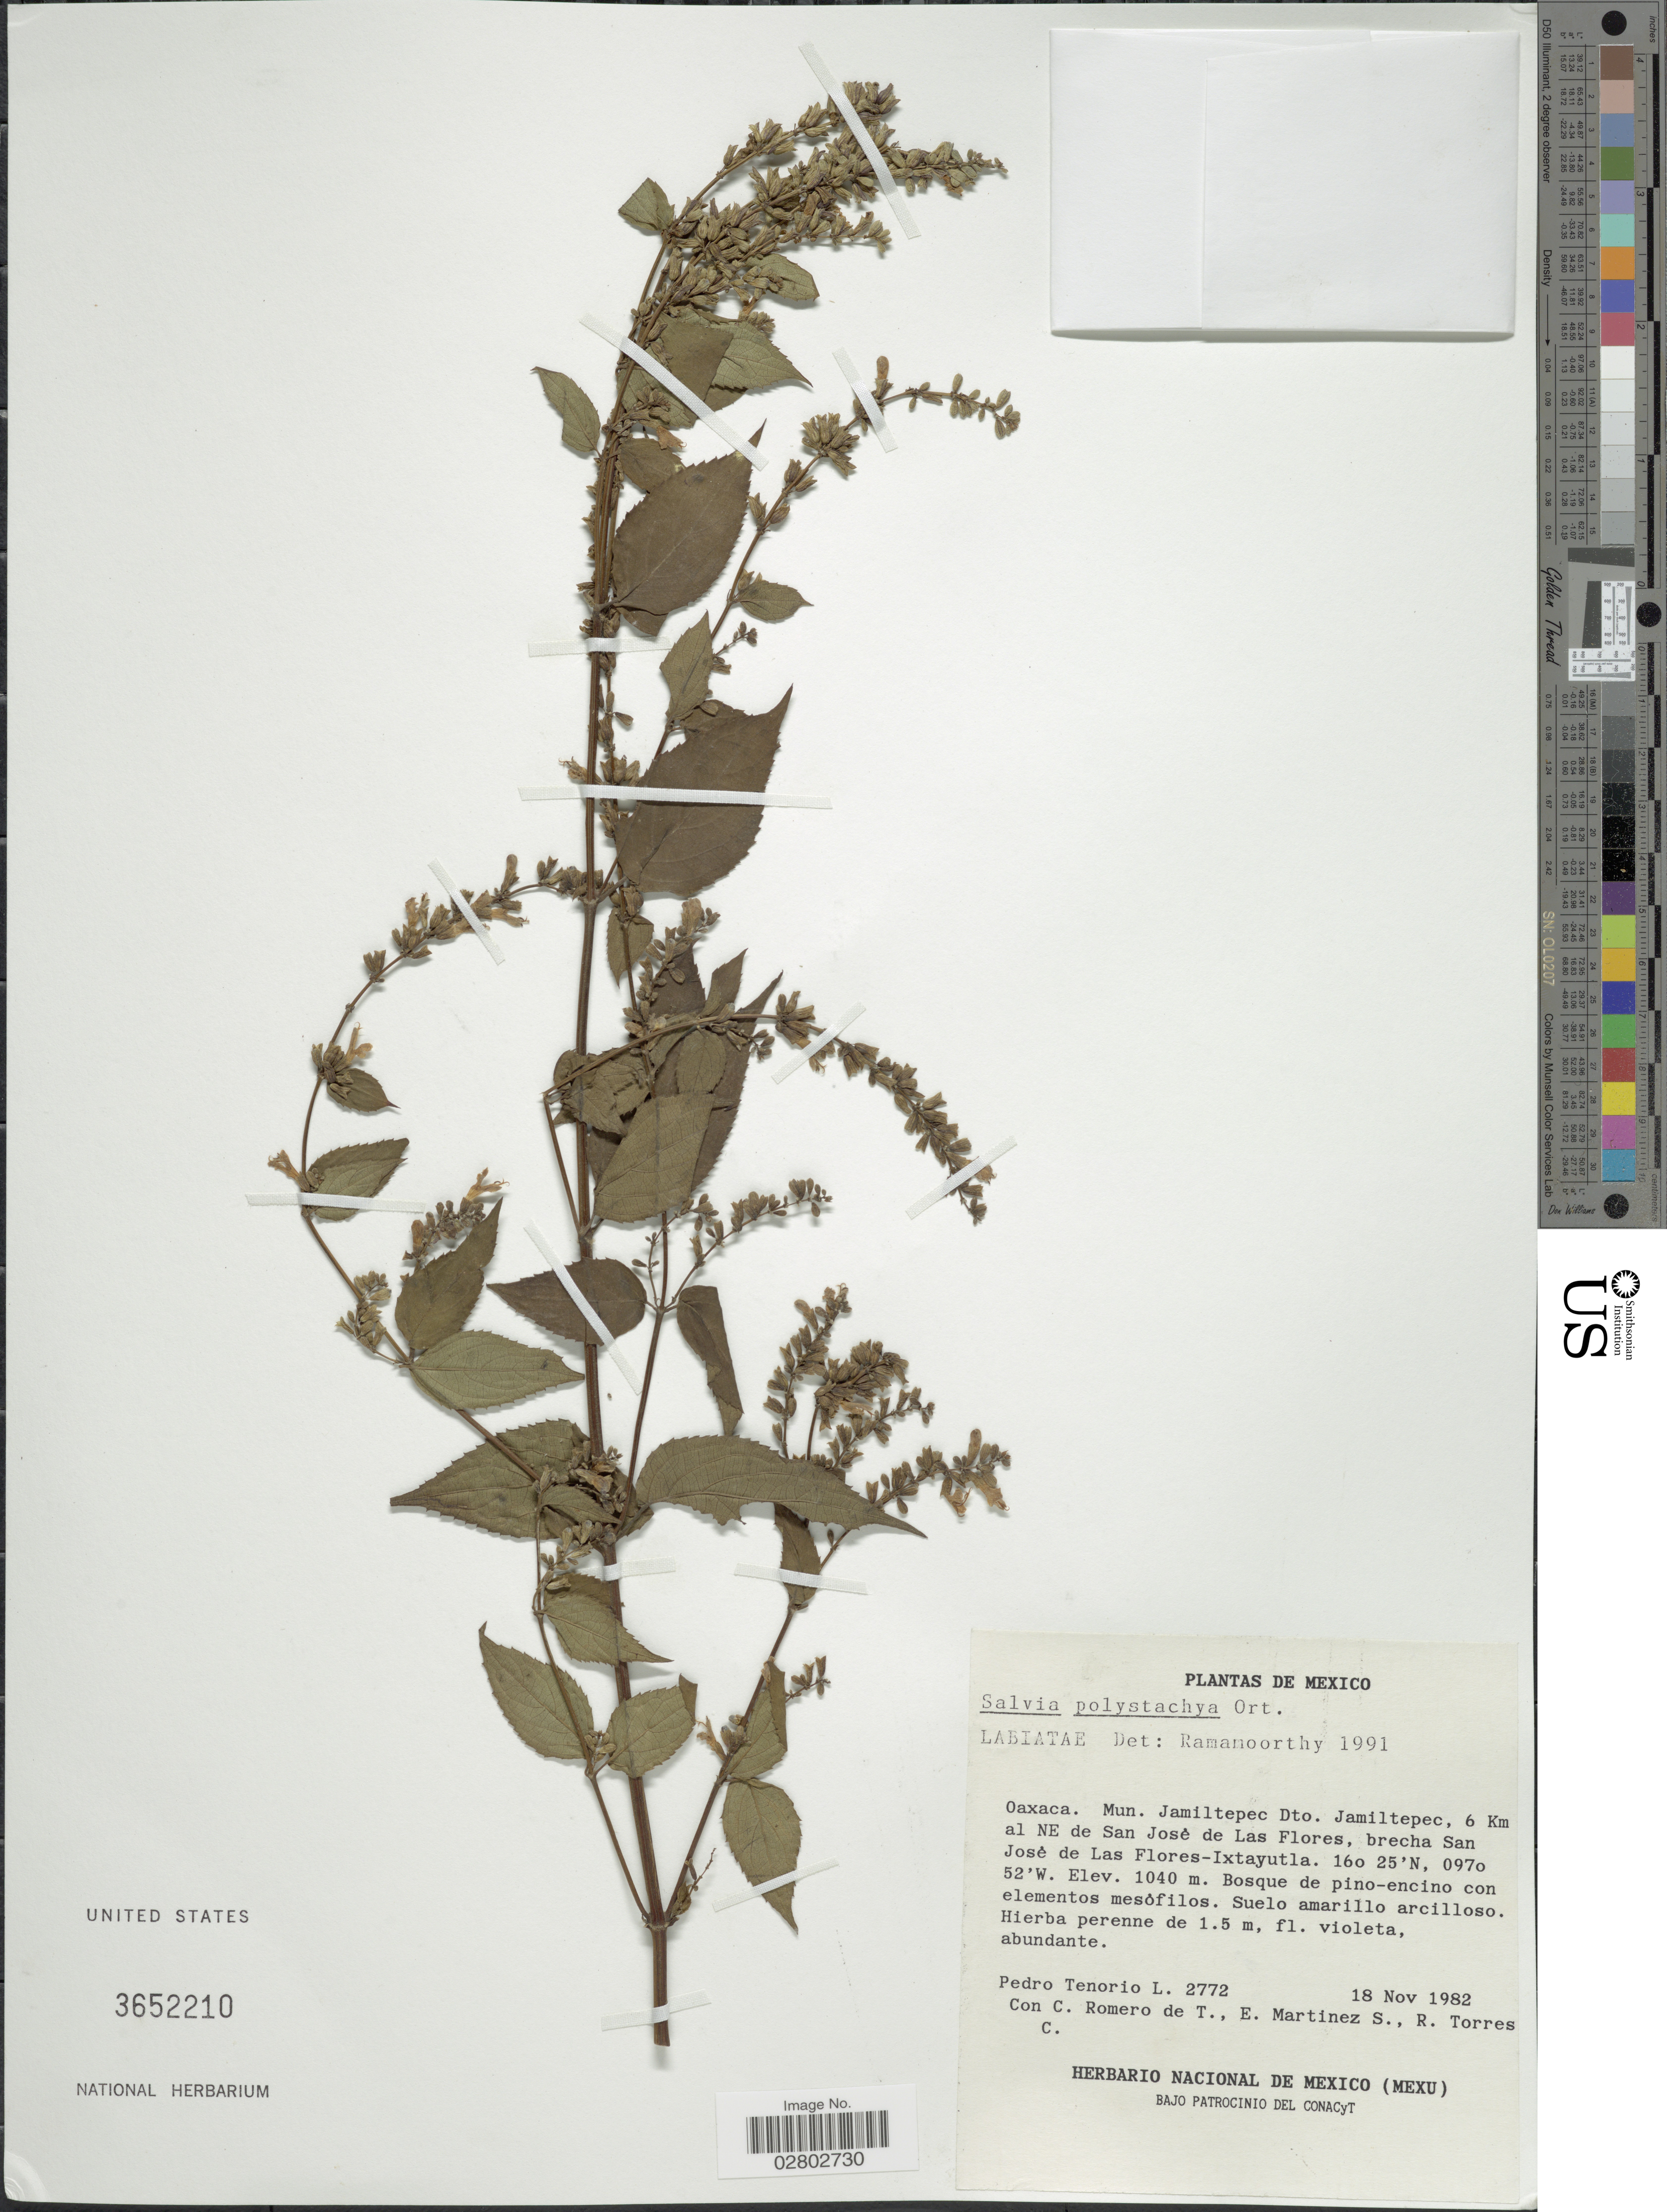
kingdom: Plantae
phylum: Tracheophyta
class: Magnoliopsida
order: Lamiales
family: Lamiaceae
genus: Salvia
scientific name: Salvia polystachya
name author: Cav.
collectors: P. Tenorio L., C. Romero de T., E. M. Martínez S. & R. Torres C.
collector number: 2772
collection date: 1982-11-18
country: Mexico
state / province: Oaxaca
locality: Oaxaca, Mun. Jamiltepec Dto. Jamiltepec, 6 Km al NE de San Josè de Las Flores, brecha San Josè de Las Flores-Ixtayutla.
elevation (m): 1040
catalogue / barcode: US 3652210